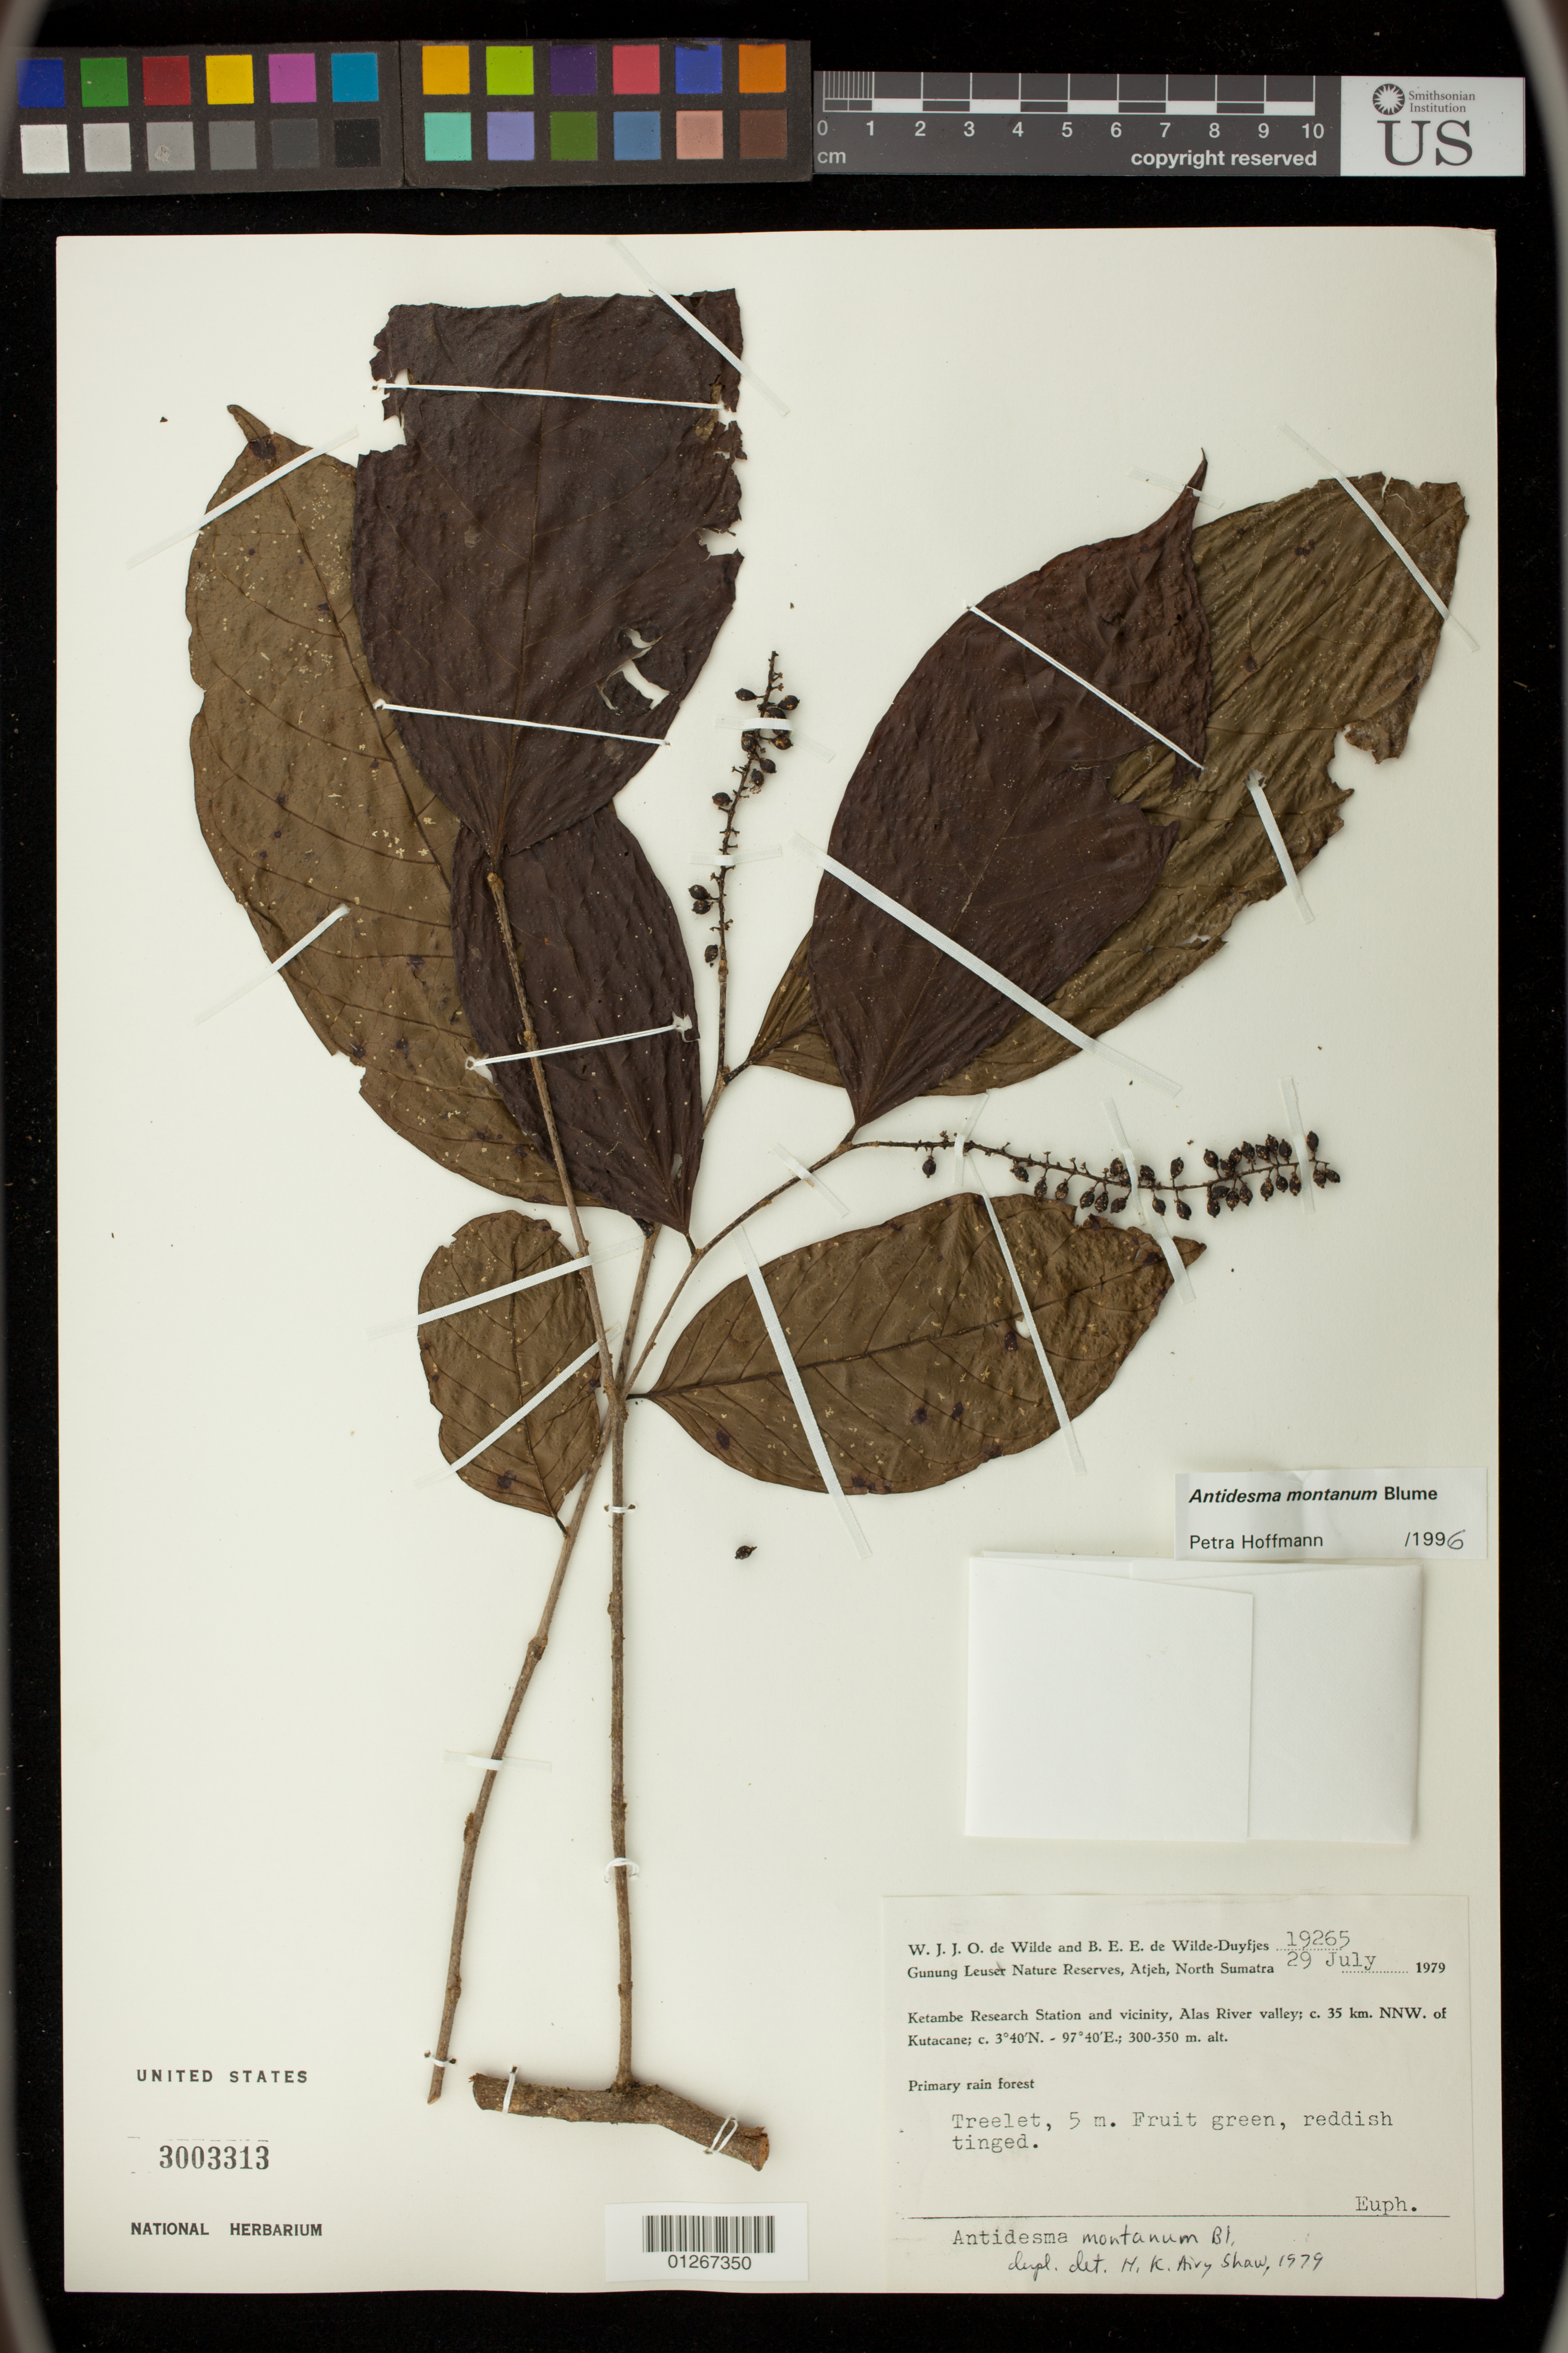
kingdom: Plantae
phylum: Tracheophyta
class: Magnoliopsida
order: Malpighiales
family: Phyllanthaceae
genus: Antidesma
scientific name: Antidesma montanum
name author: Blume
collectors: W. J. de Wilde & B. E. de Wilde-Duyfjes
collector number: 19265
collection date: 1979-07-29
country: Indonesia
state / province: Sumatra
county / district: Aceh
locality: Gunung Leuser Nature Reserve, Atjeh, North Sumatra.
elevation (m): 300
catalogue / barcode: US 3003313